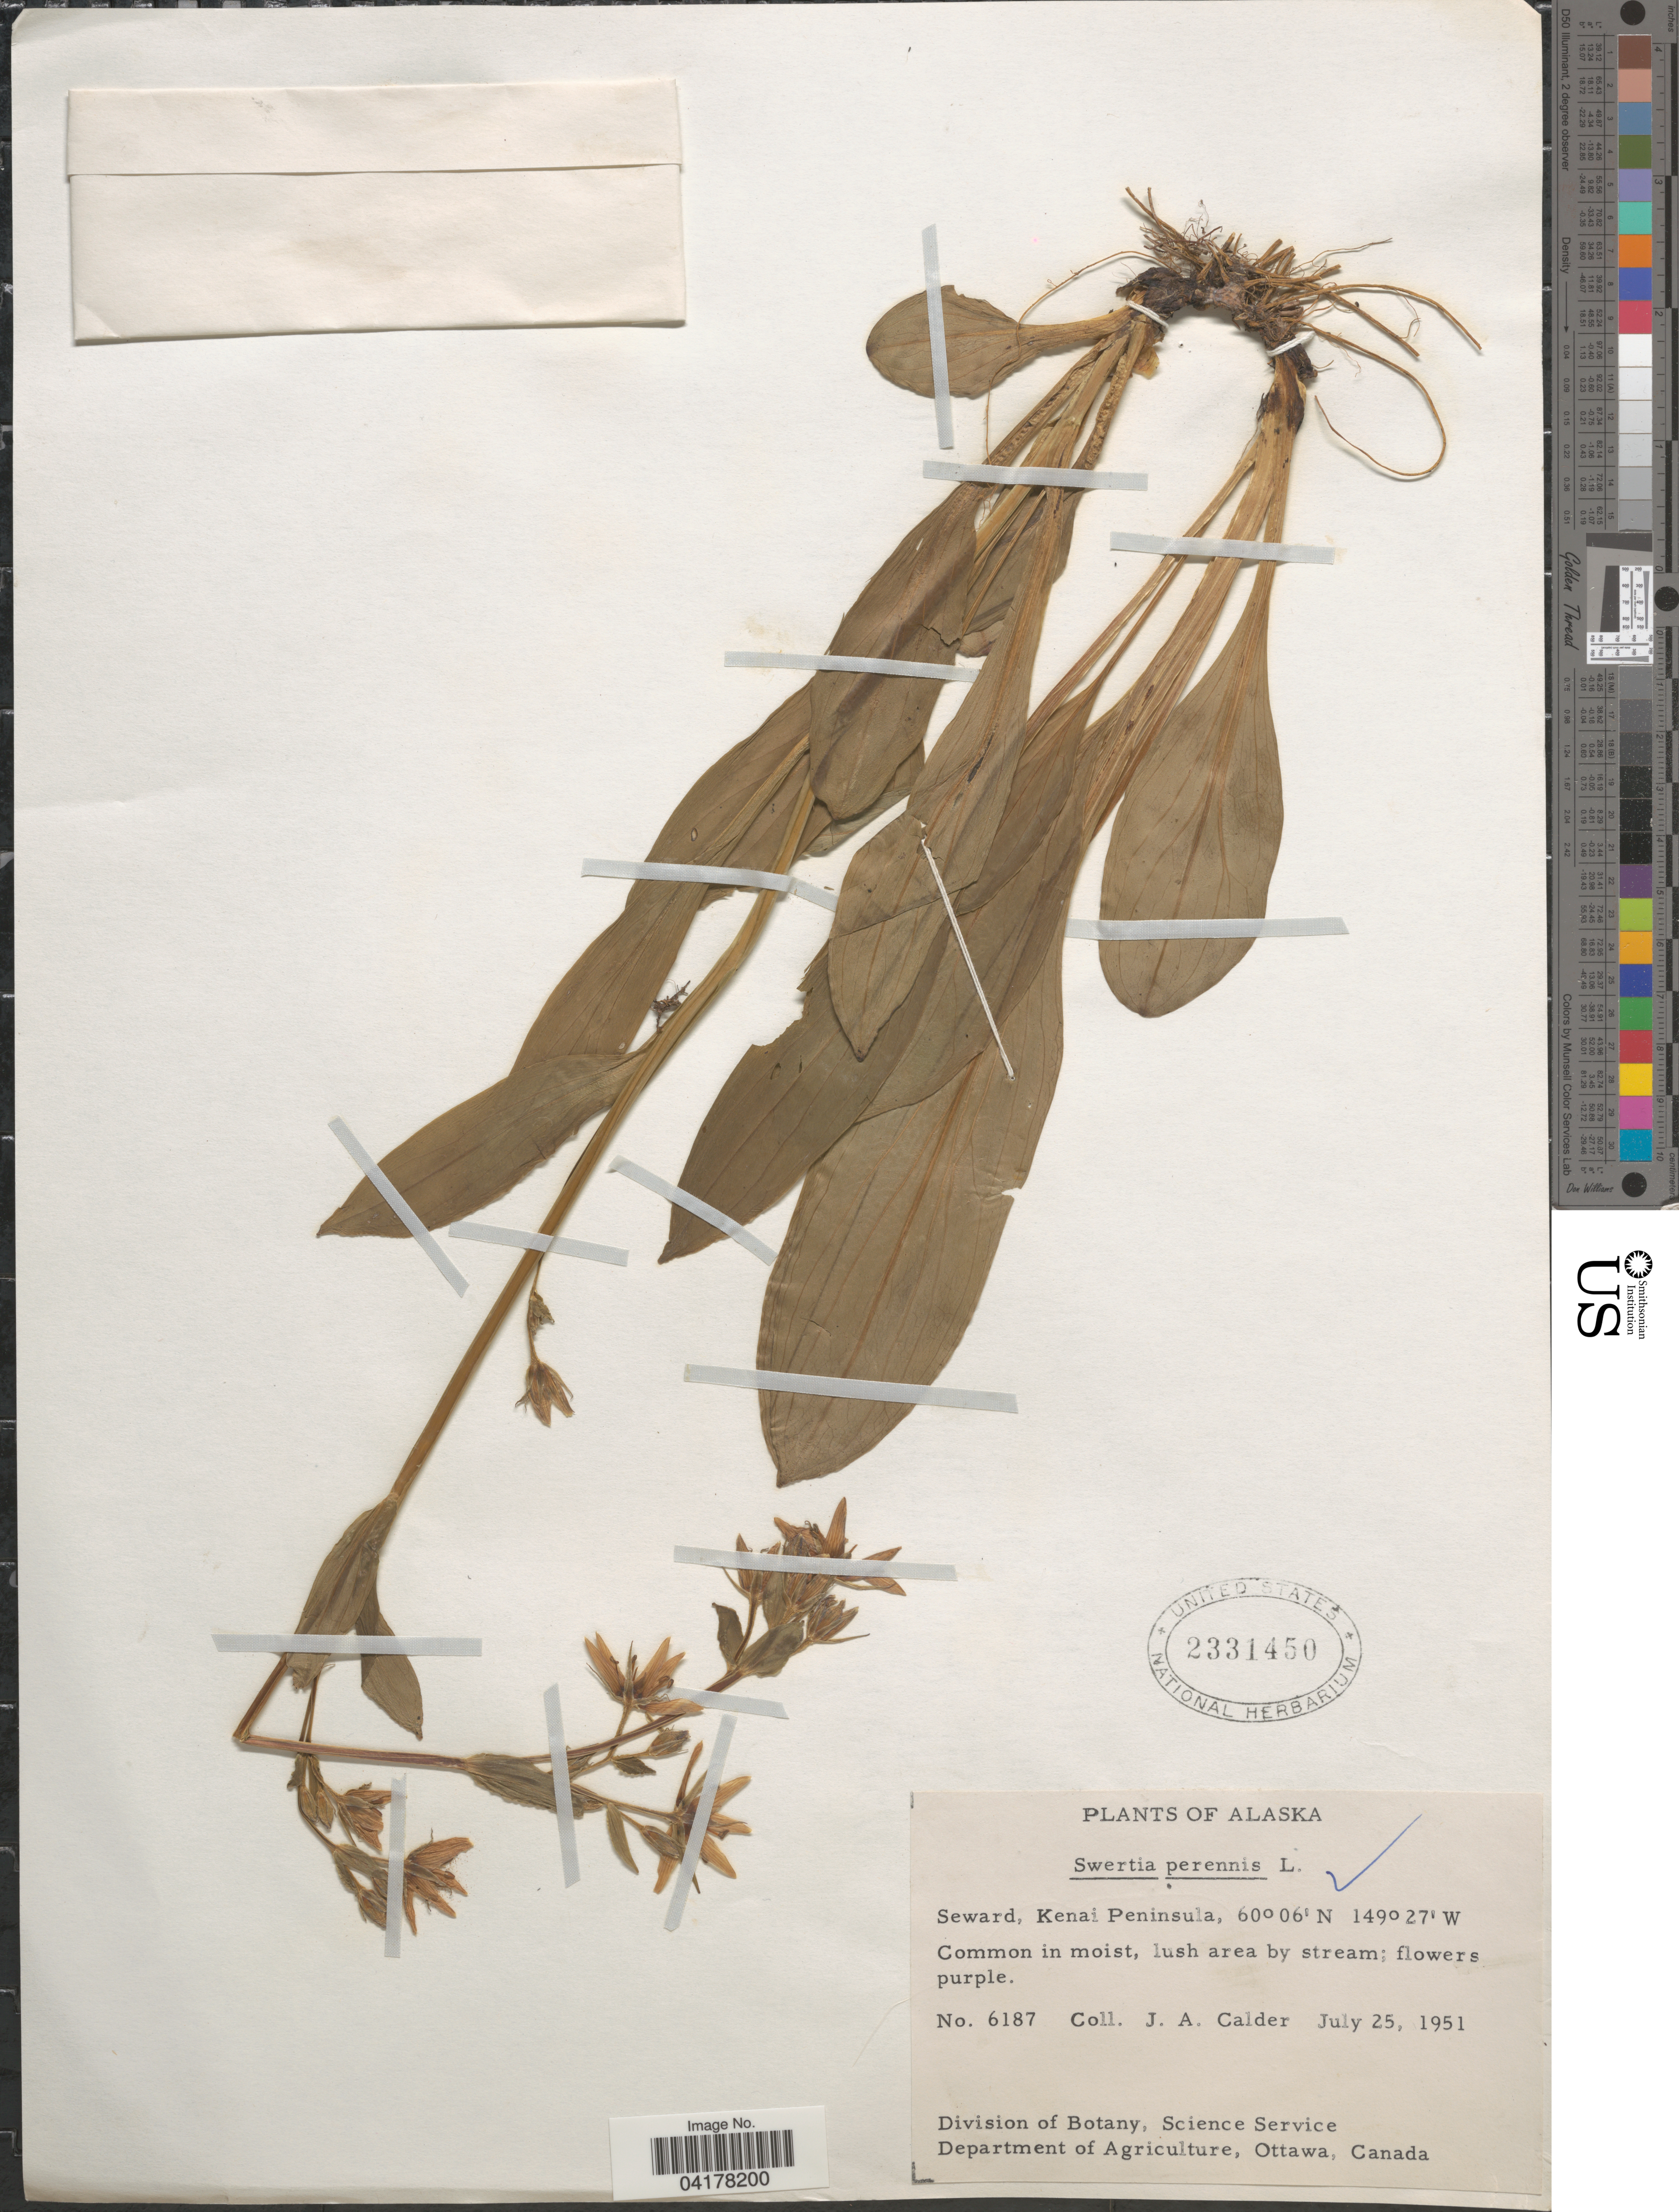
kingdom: Plantae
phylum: Tracheophyta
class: Magnoliopsida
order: Gentianales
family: Gentianaceae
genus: Swertia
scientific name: Swertia perennis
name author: L.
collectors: J. A. Calder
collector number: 6187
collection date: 1951-07-25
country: United States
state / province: Alaska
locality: Seward, Kenai Peninsula.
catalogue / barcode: US 2331450